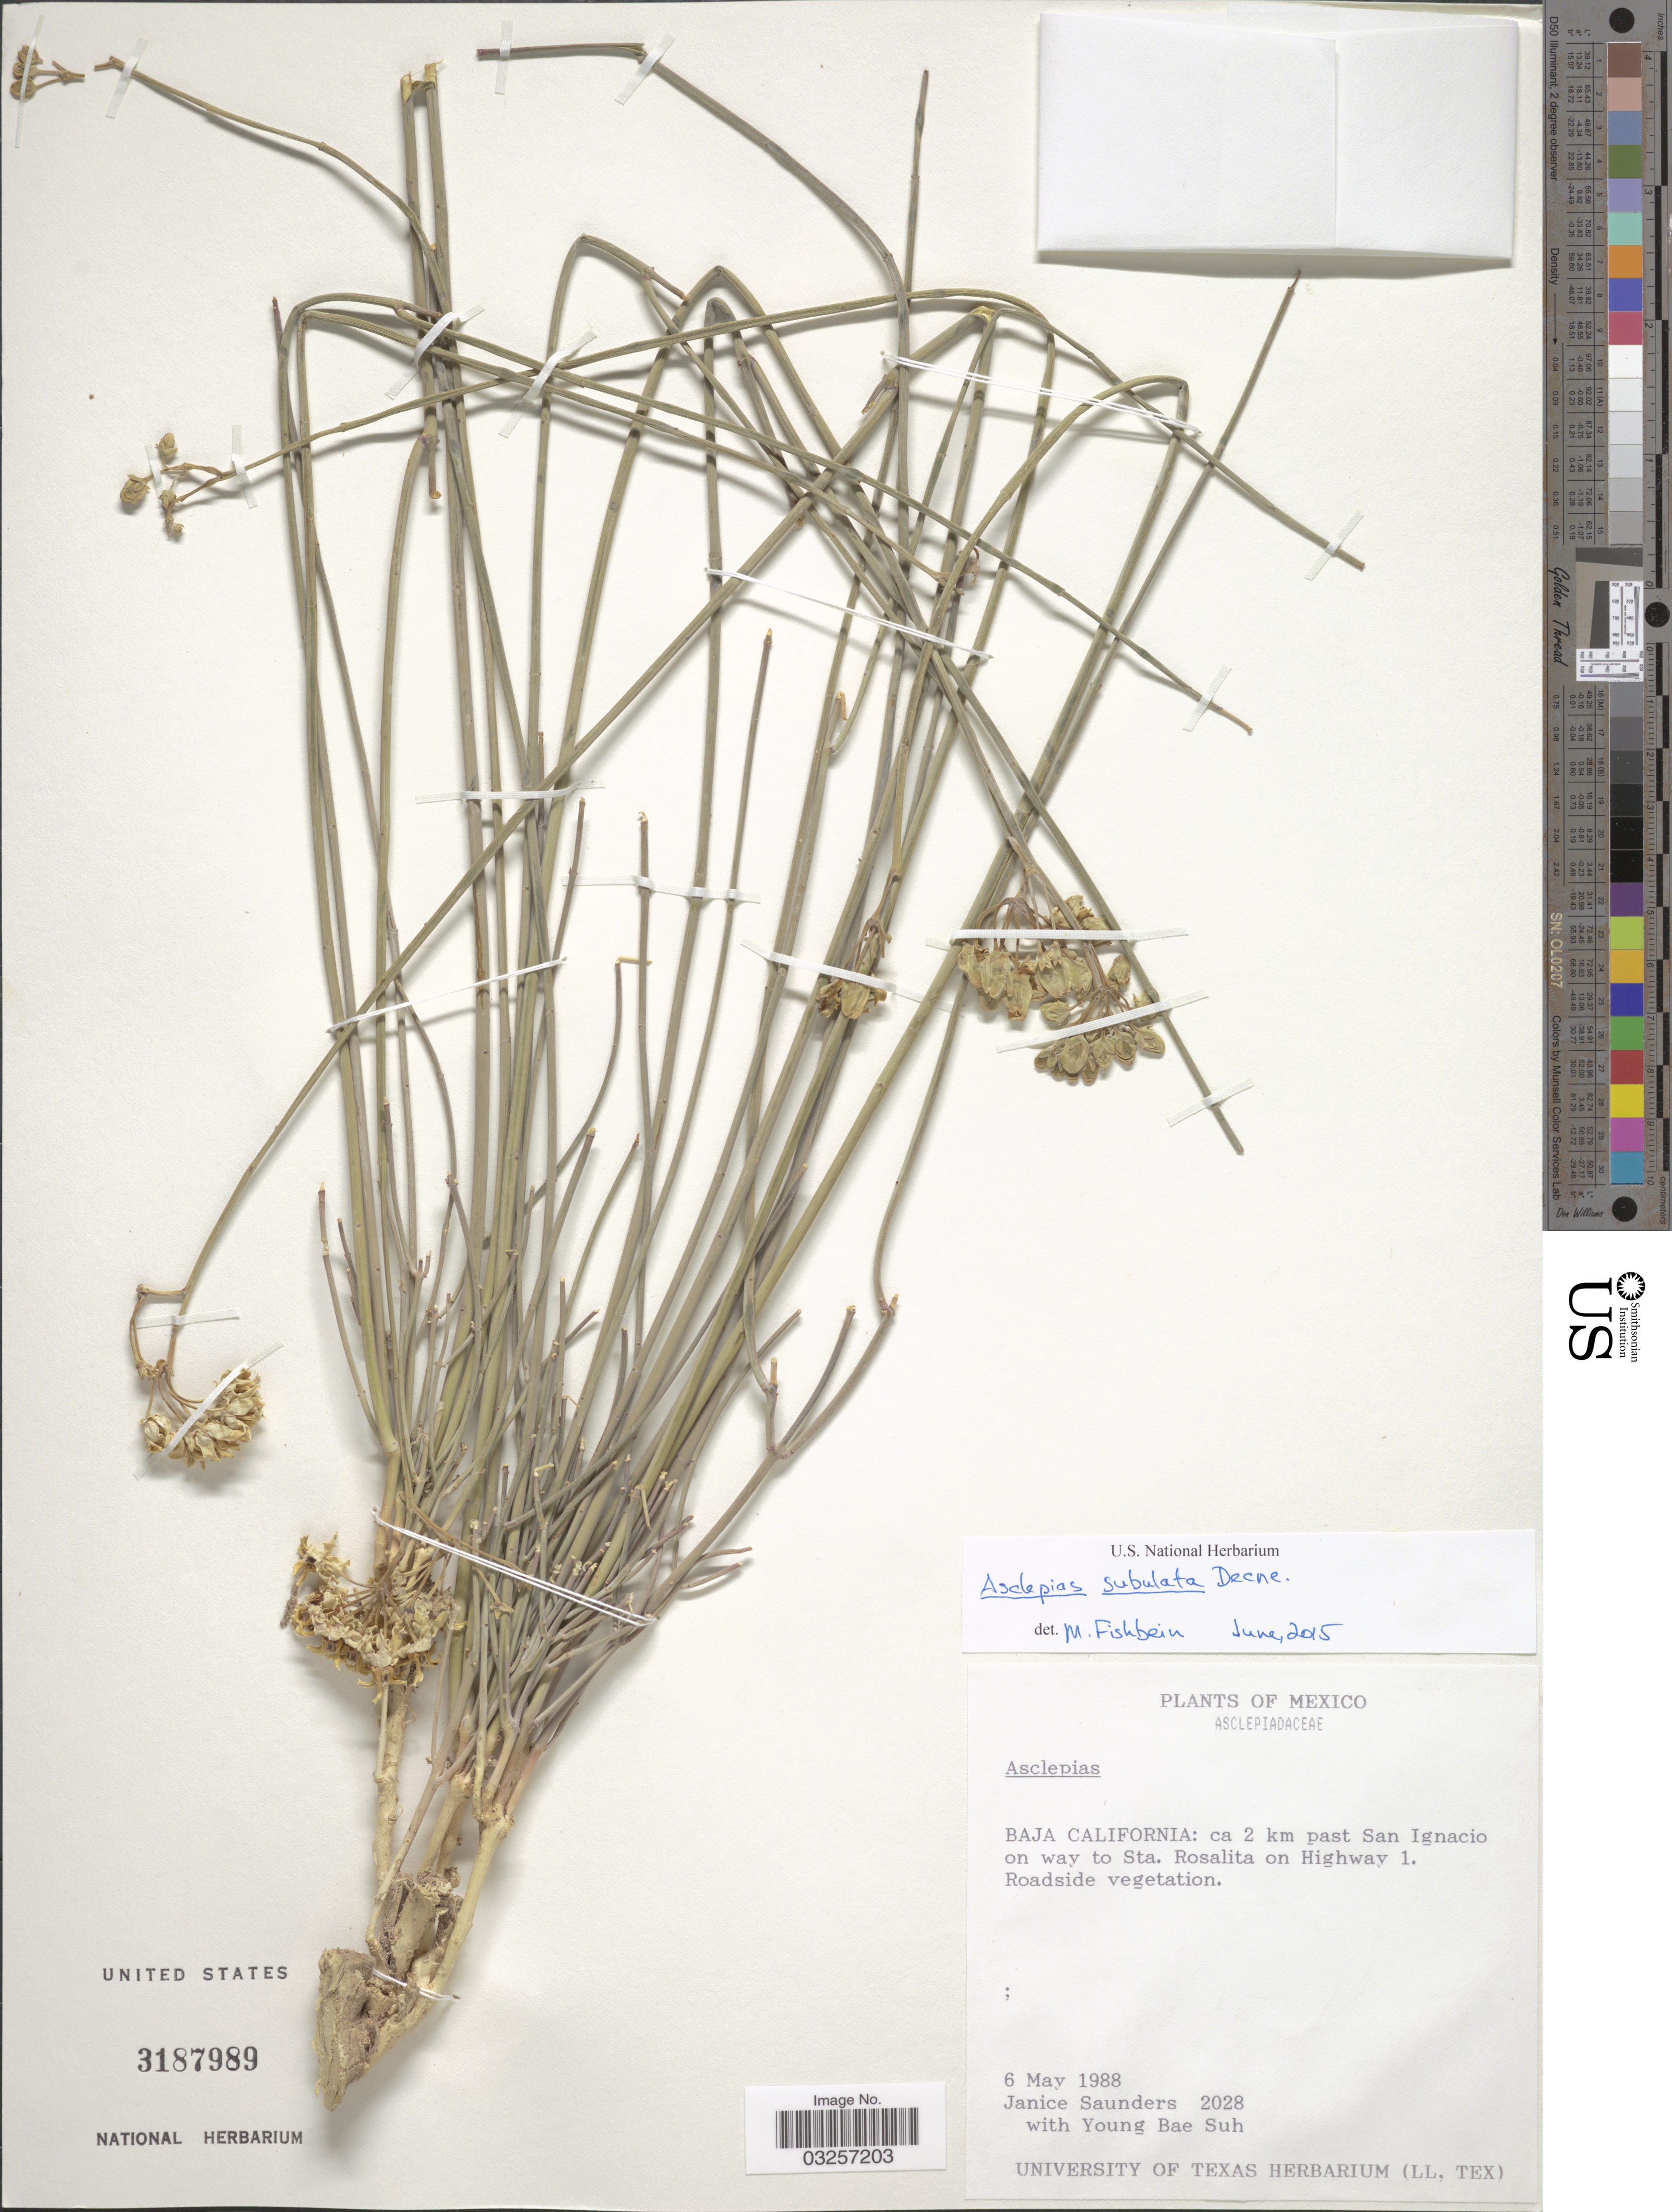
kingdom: Plantae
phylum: Tracheophyta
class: Magnoliopsida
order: Gentianales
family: Apocynaceae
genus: Asclepias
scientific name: Asclepias subulata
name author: Decne.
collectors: J. G. Saunders & Y. Suh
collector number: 2028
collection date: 1988-05-06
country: Mexico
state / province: Baja California Sur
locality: Ca 2 km past San Ignacio on way to Sta. Rosalita on Highway 1. Roadside vegetation.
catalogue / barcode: US 3187989